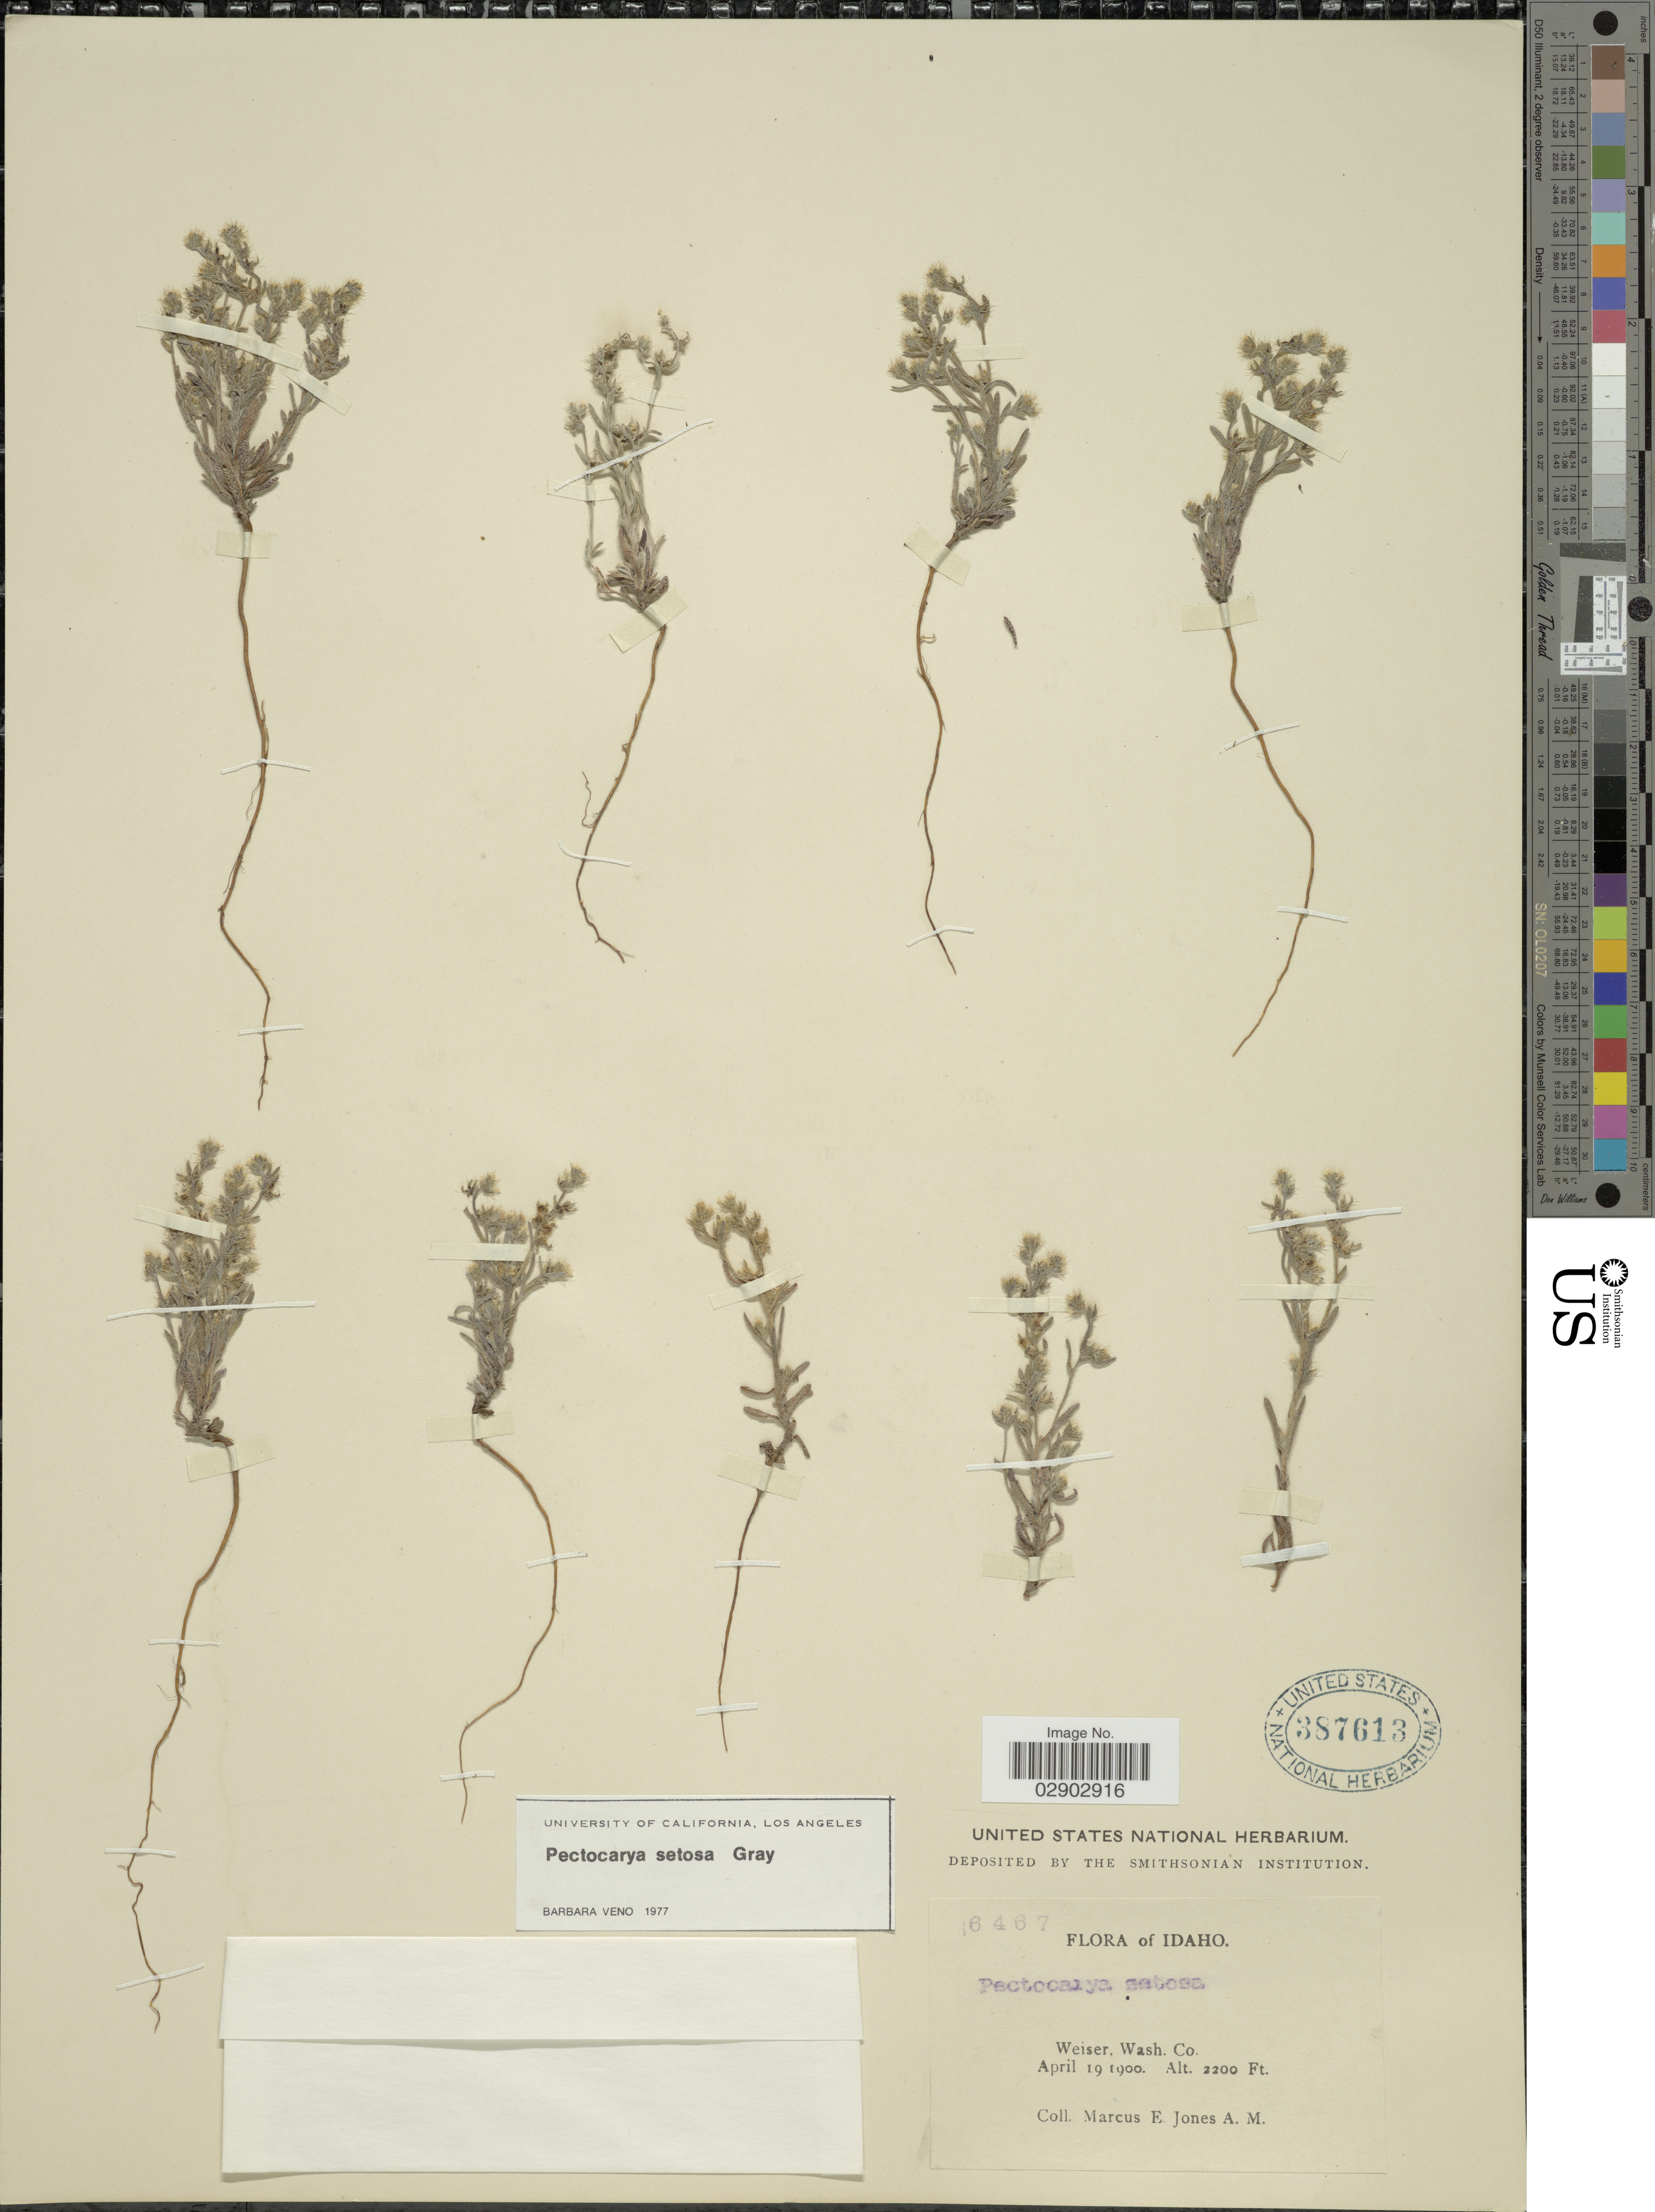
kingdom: Plantae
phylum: Tracheophyta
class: Magnoliopsida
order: Boraginales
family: Boraginaceae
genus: Pectocarya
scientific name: Pectocarya setosa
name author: A. Gray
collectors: M. E. Jones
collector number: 6467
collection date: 1900-04-19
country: United States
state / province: Idaho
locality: Weiser, Wash. Co.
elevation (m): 671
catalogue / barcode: US 387613